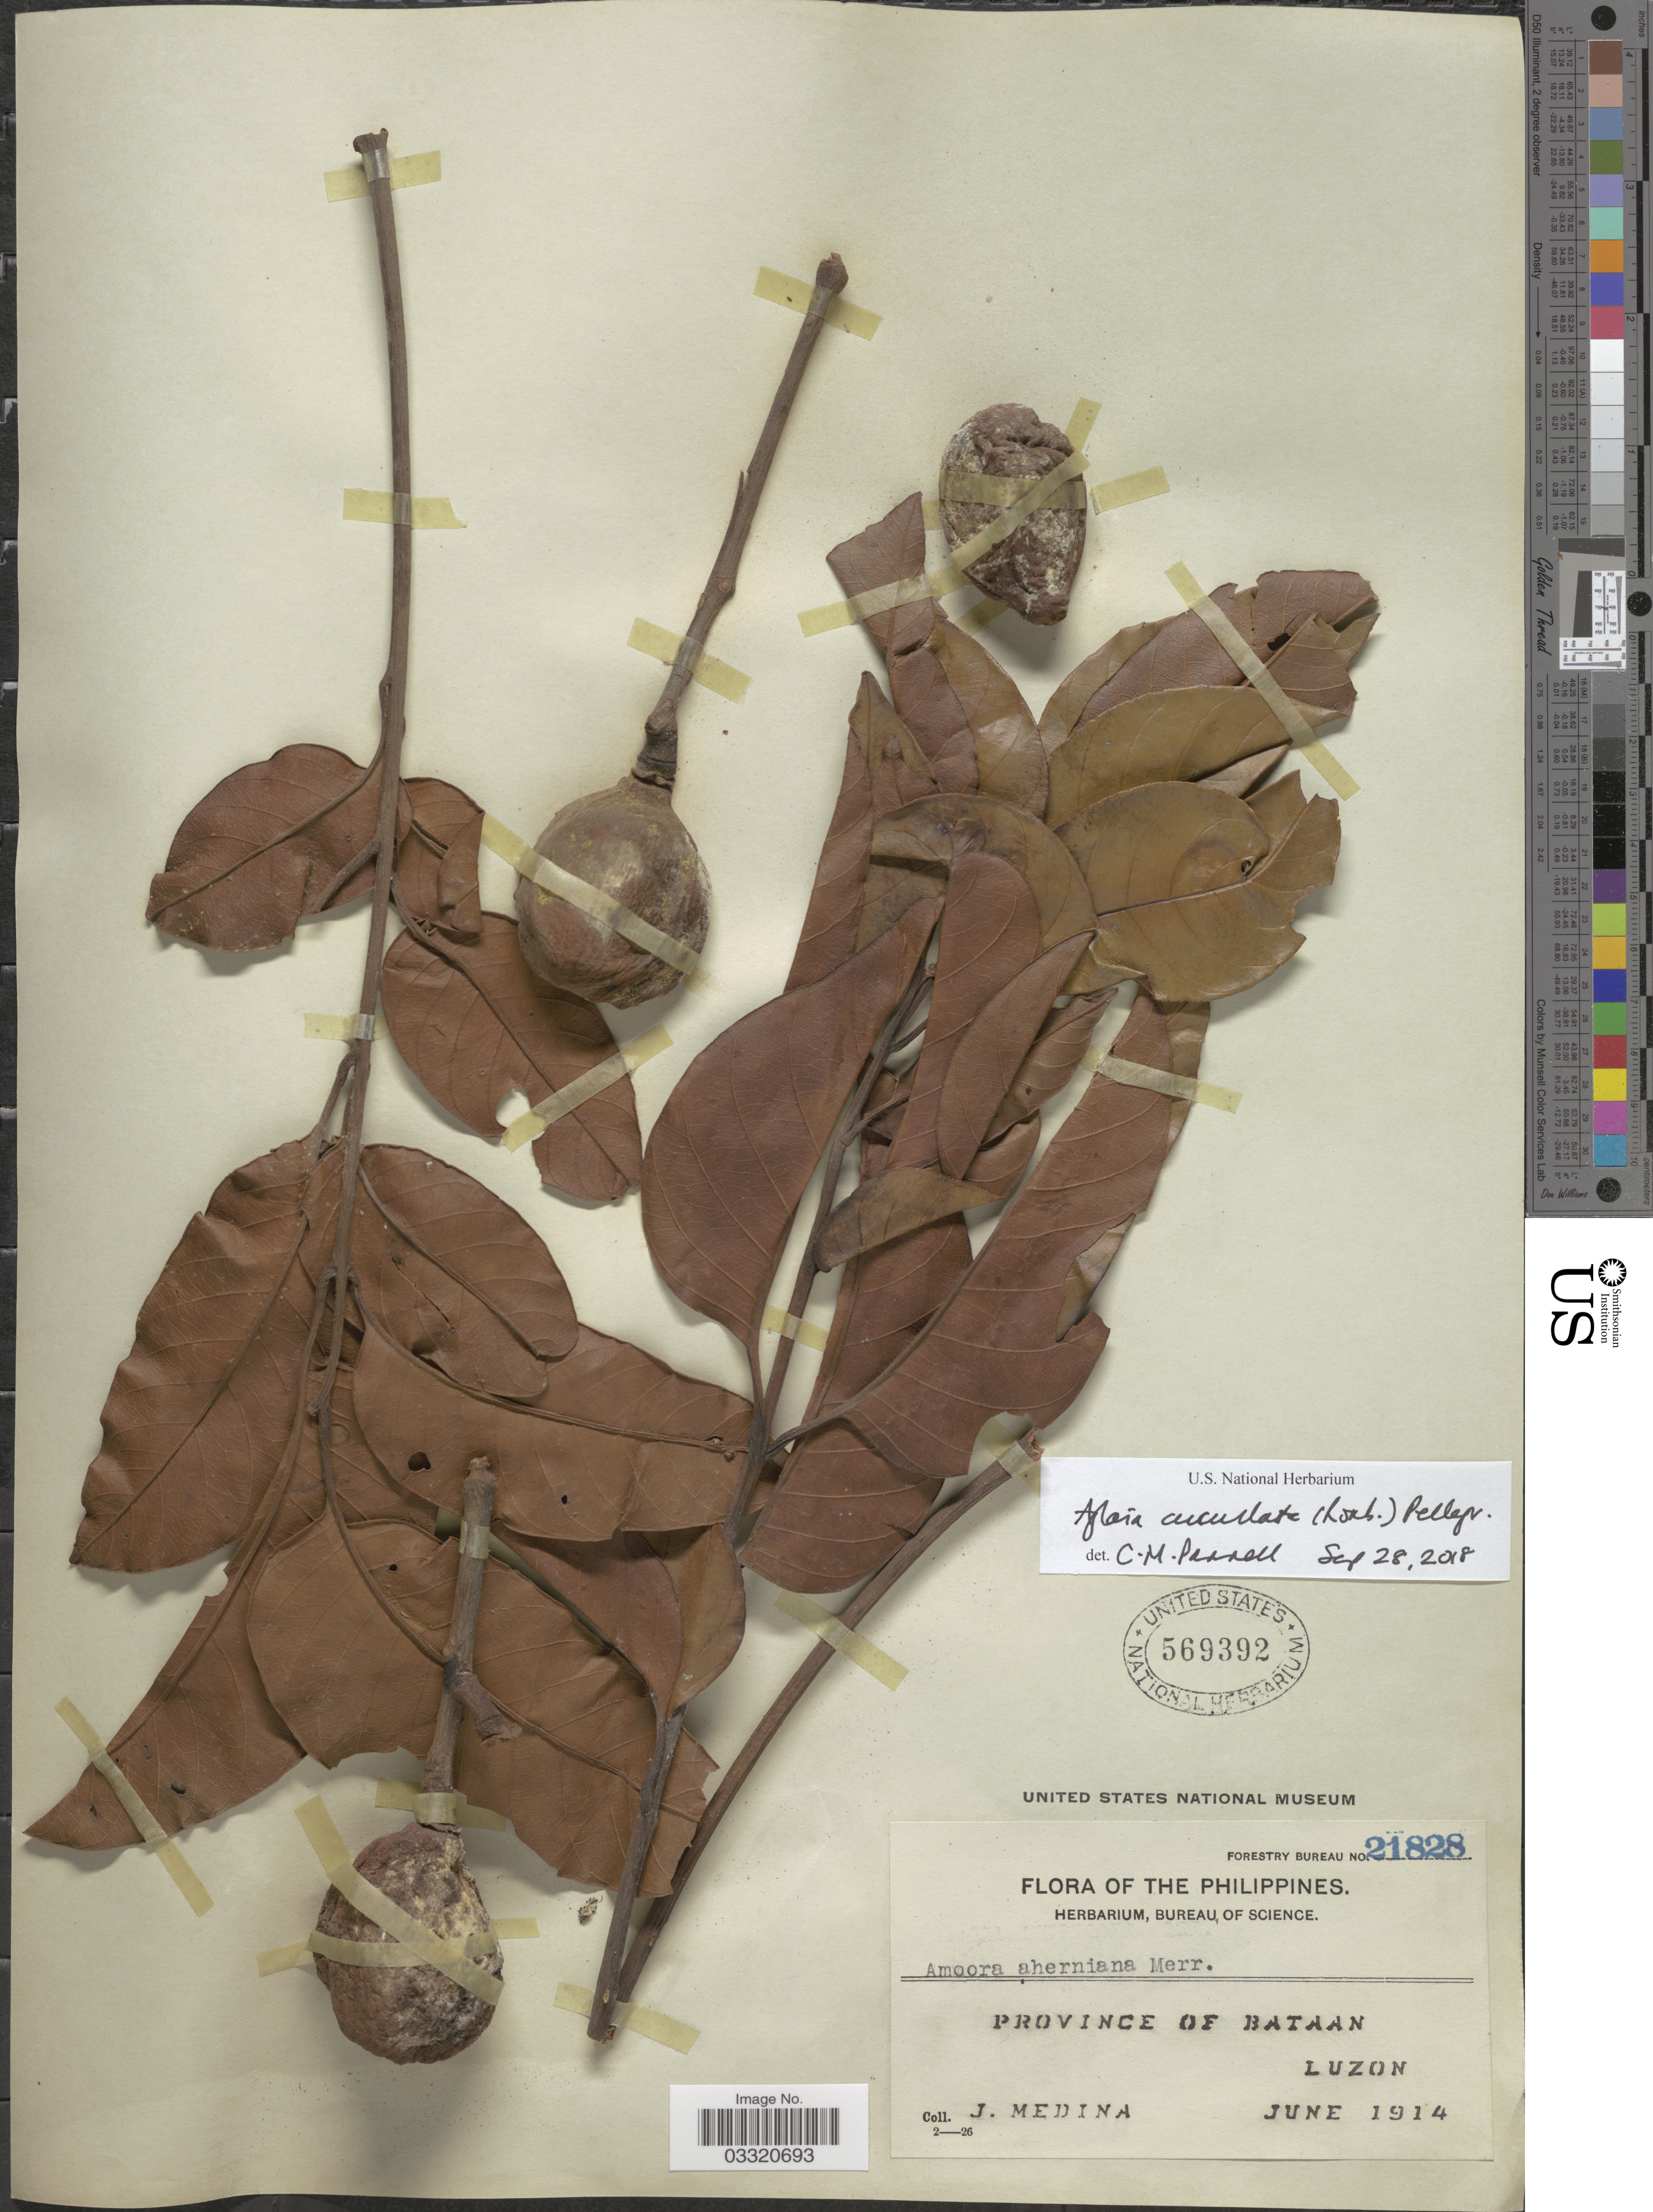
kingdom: Plantae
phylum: Tracheophyta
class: Magnoliopsida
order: Sapindales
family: Meliaceae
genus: Aglaia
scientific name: Aglaia cucullata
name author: (Roxb.) Pellegrin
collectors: J. Medina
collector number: Forestry Bureau 21828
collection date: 1914-06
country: Philippines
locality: Province of Bataan, Luzon.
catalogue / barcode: US 569392